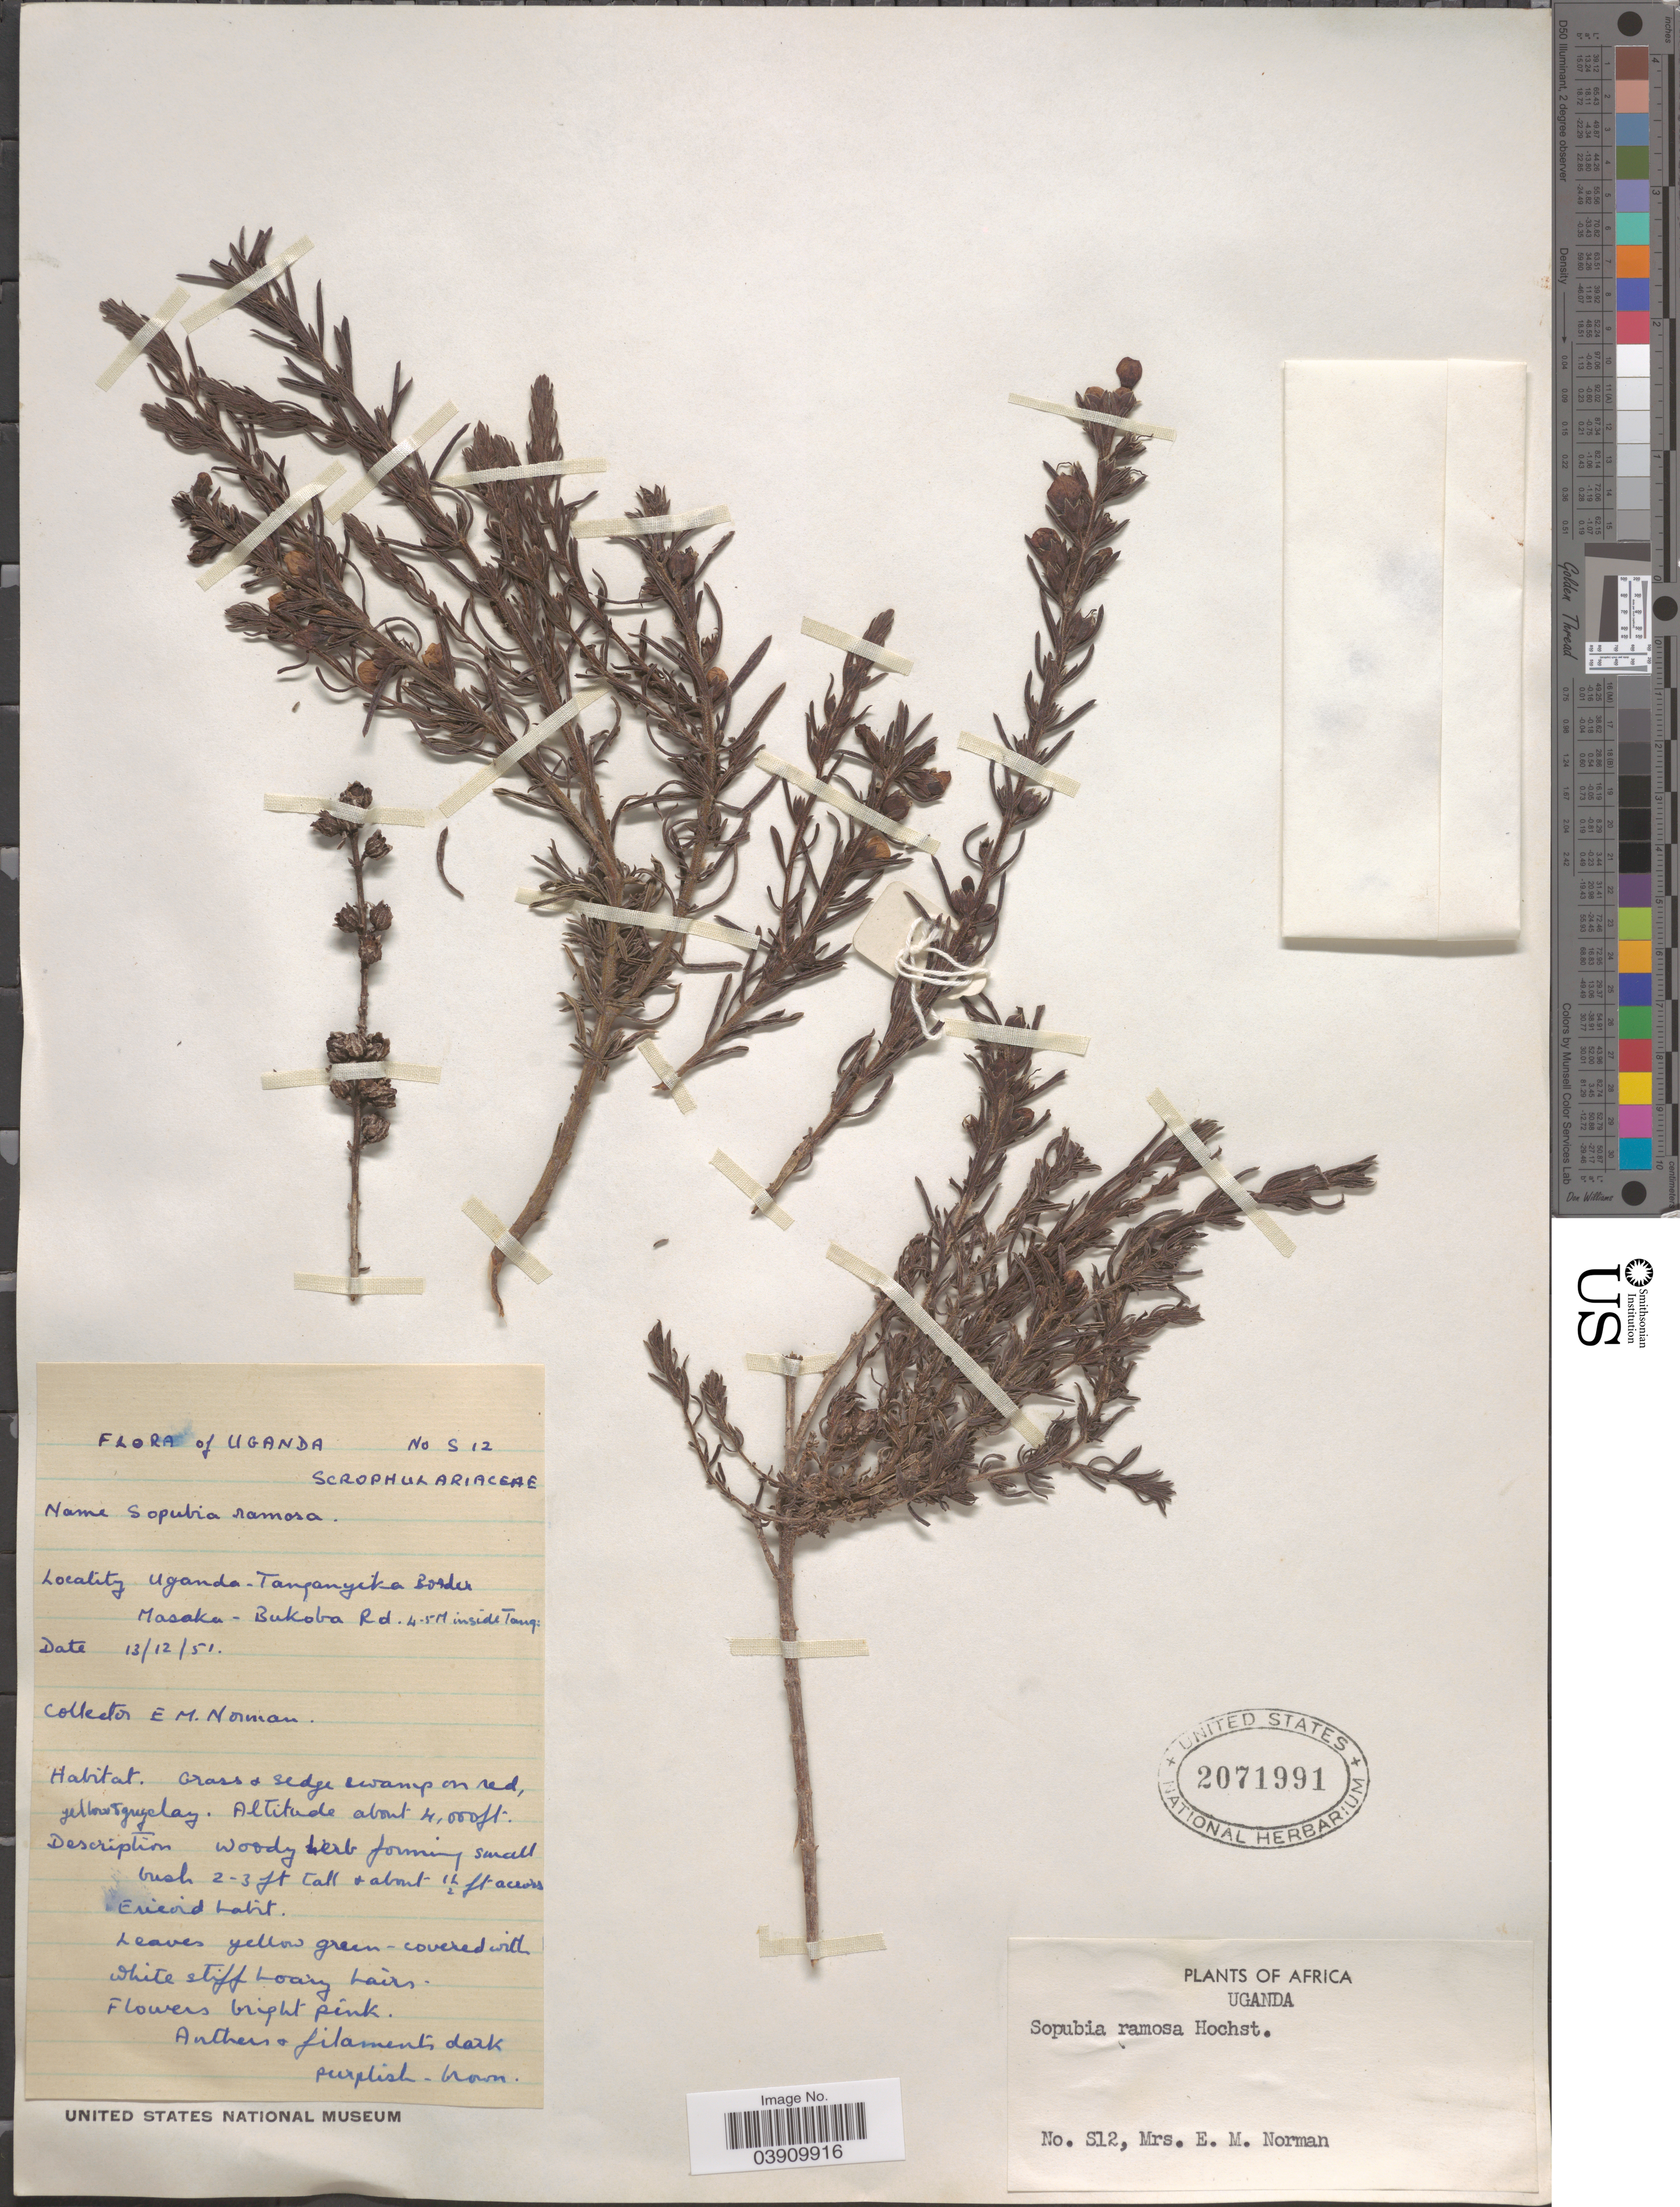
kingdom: Plantae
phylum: Tracheophyta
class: Magnoliopsida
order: Lamiales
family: Orobanchaceae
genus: Sopubia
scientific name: Sopubia ramosa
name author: (Hochst.) Hochst.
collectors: E. Norman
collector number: S12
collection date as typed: Transcribed d/m/y: 13/12/51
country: Uganda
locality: Uganda-Tanganyika border. Masaka - Bukoba Rd. 4-5 M inside Tang.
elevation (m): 1219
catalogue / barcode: US 2071991